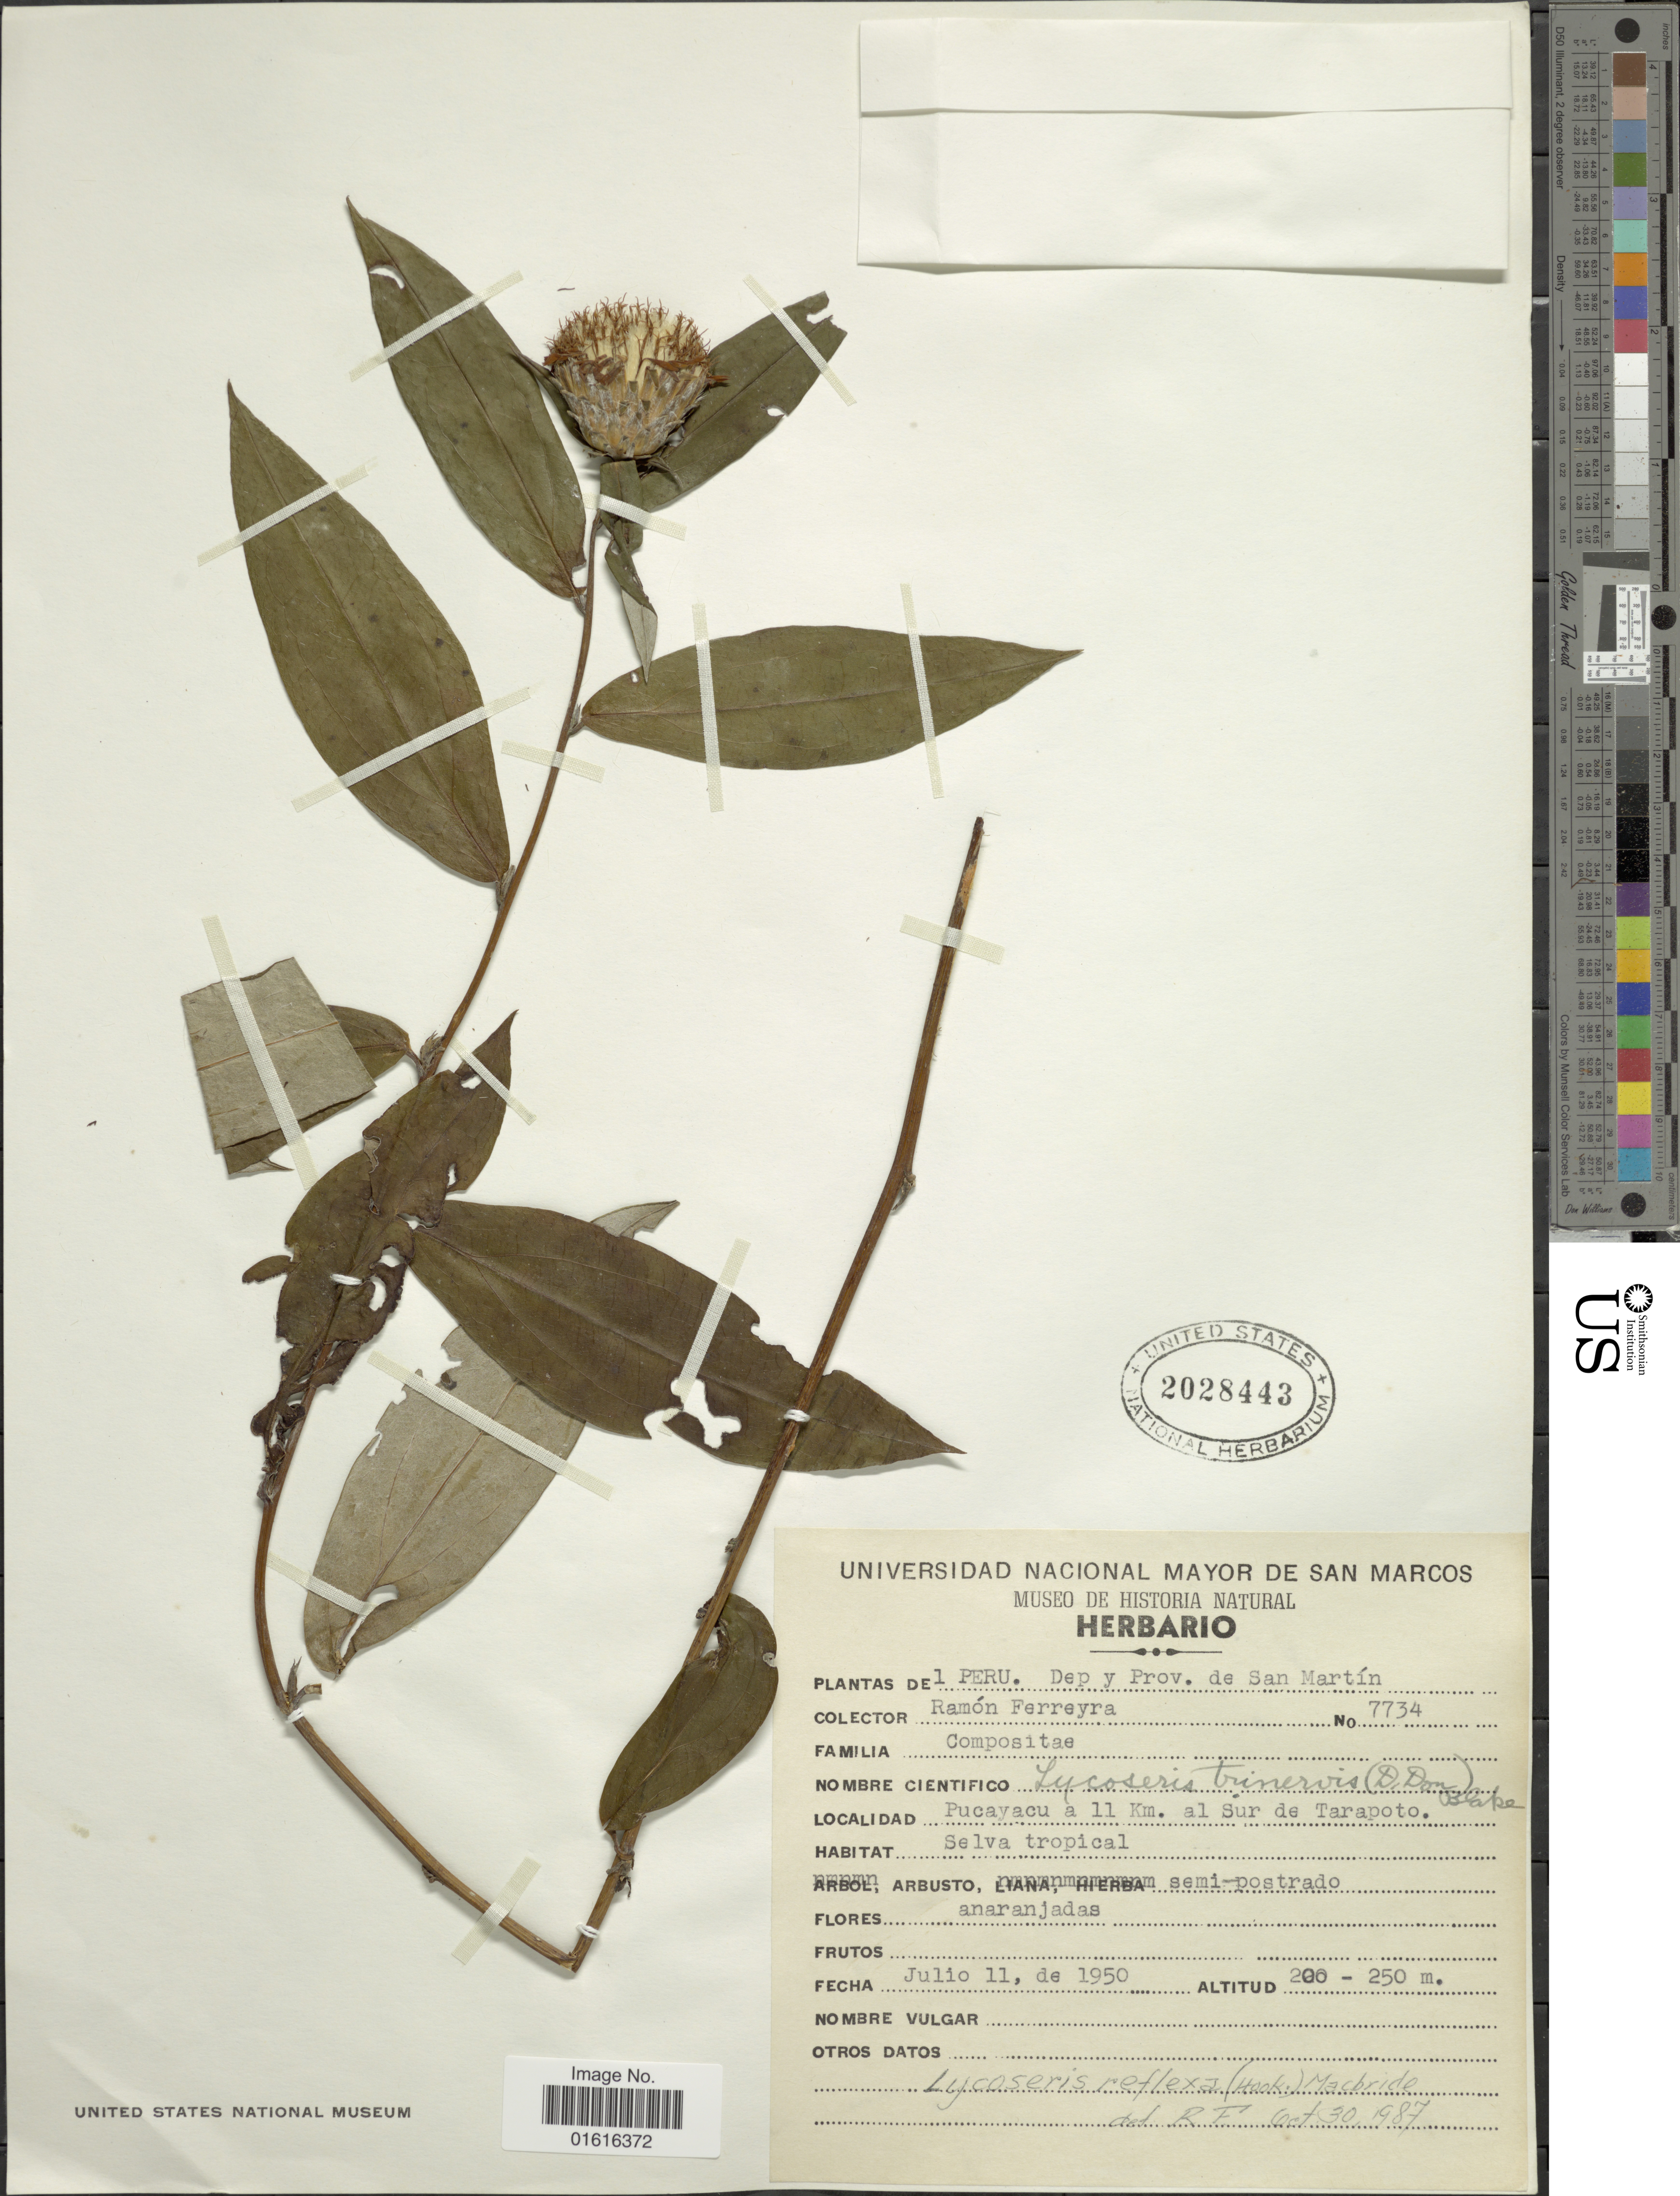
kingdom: Plantae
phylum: Tracheophyta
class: Magnoliopsida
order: Asterales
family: Asteraceae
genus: Lycoseris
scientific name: Lycoseris trinervis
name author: (D. Don) S.F. Blake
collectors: R. A. Ferreyra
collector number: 7734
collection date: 1950-07-11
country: Peru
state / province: San Martín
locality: Dep y Prov. de San Martin, Pucayacu a 11 km al Sur de Tarapoto, Selva tropical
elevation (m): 200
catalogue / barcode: US 2028443